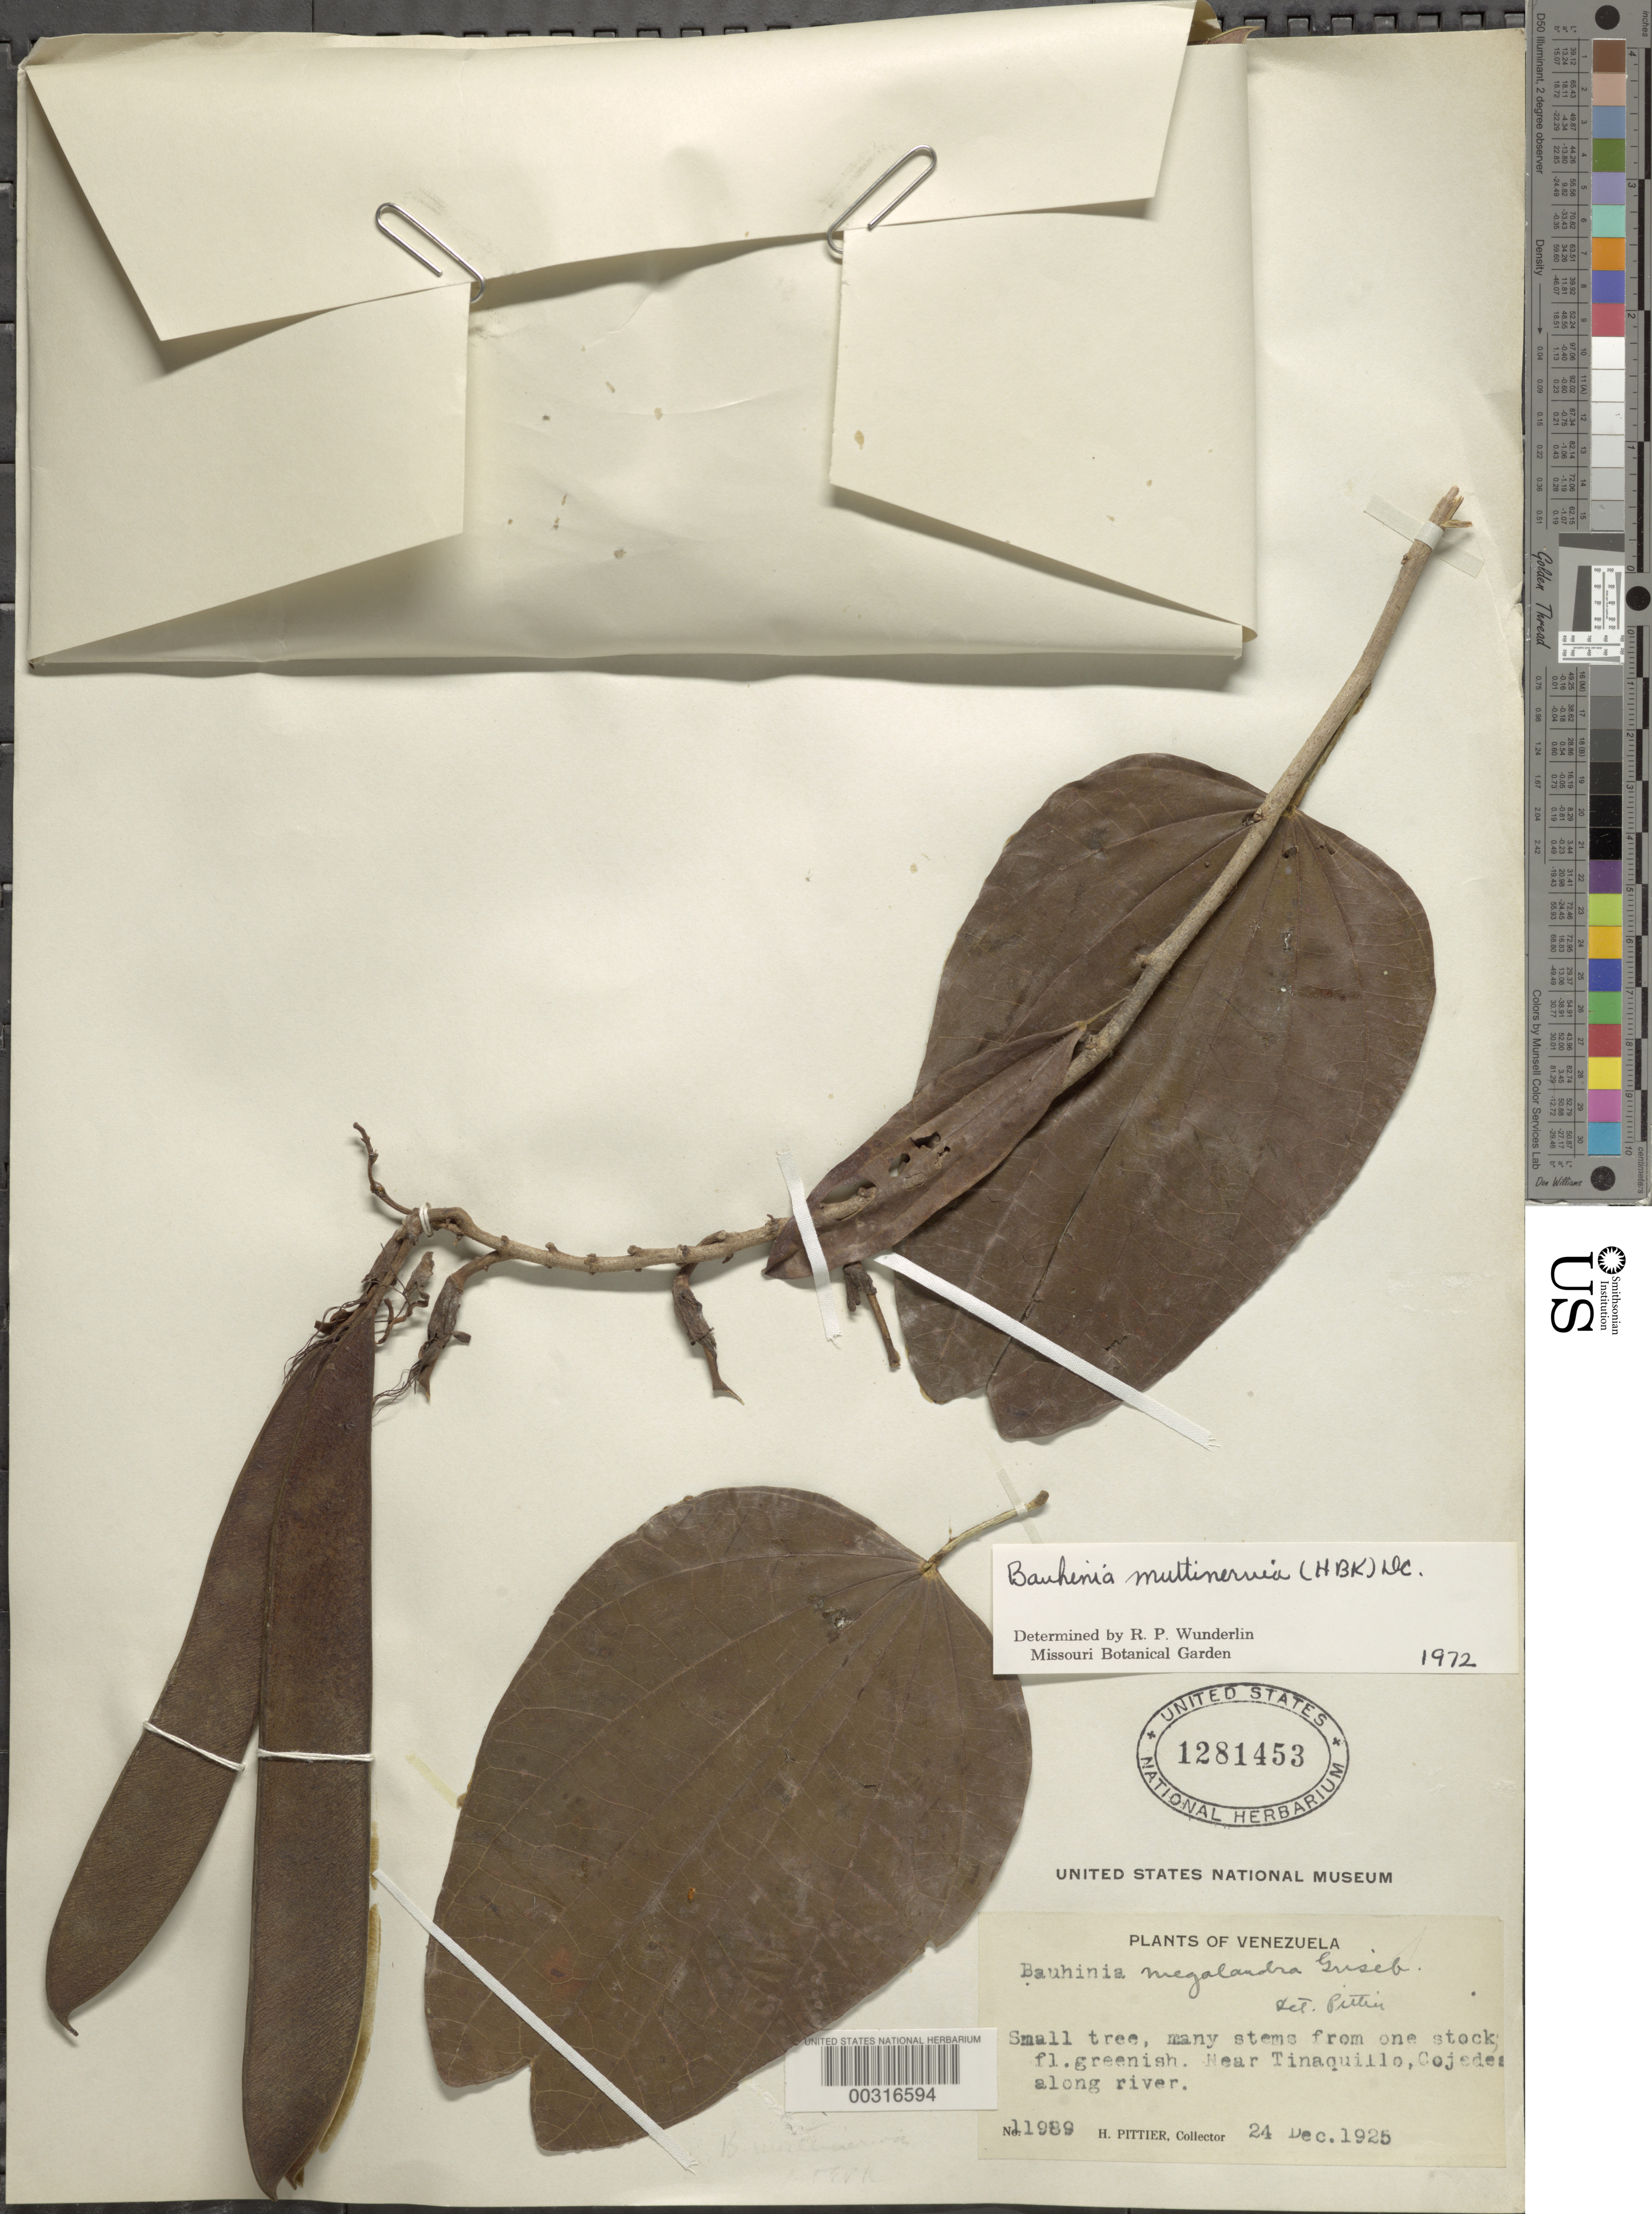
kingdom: Plantae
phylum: Tracheophyta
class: Magnoliopsida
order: Fabales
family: Fabaceae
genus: Bauhinia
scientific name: Bauhinia multinervia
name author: (Kunth) DC.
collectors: H. F. Pittier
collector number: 11989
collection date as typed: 24 Dec 1925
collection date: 1925-12-24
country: Venezuela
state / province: Cojedes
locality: Near tinaquillo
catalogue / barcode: US 1281453